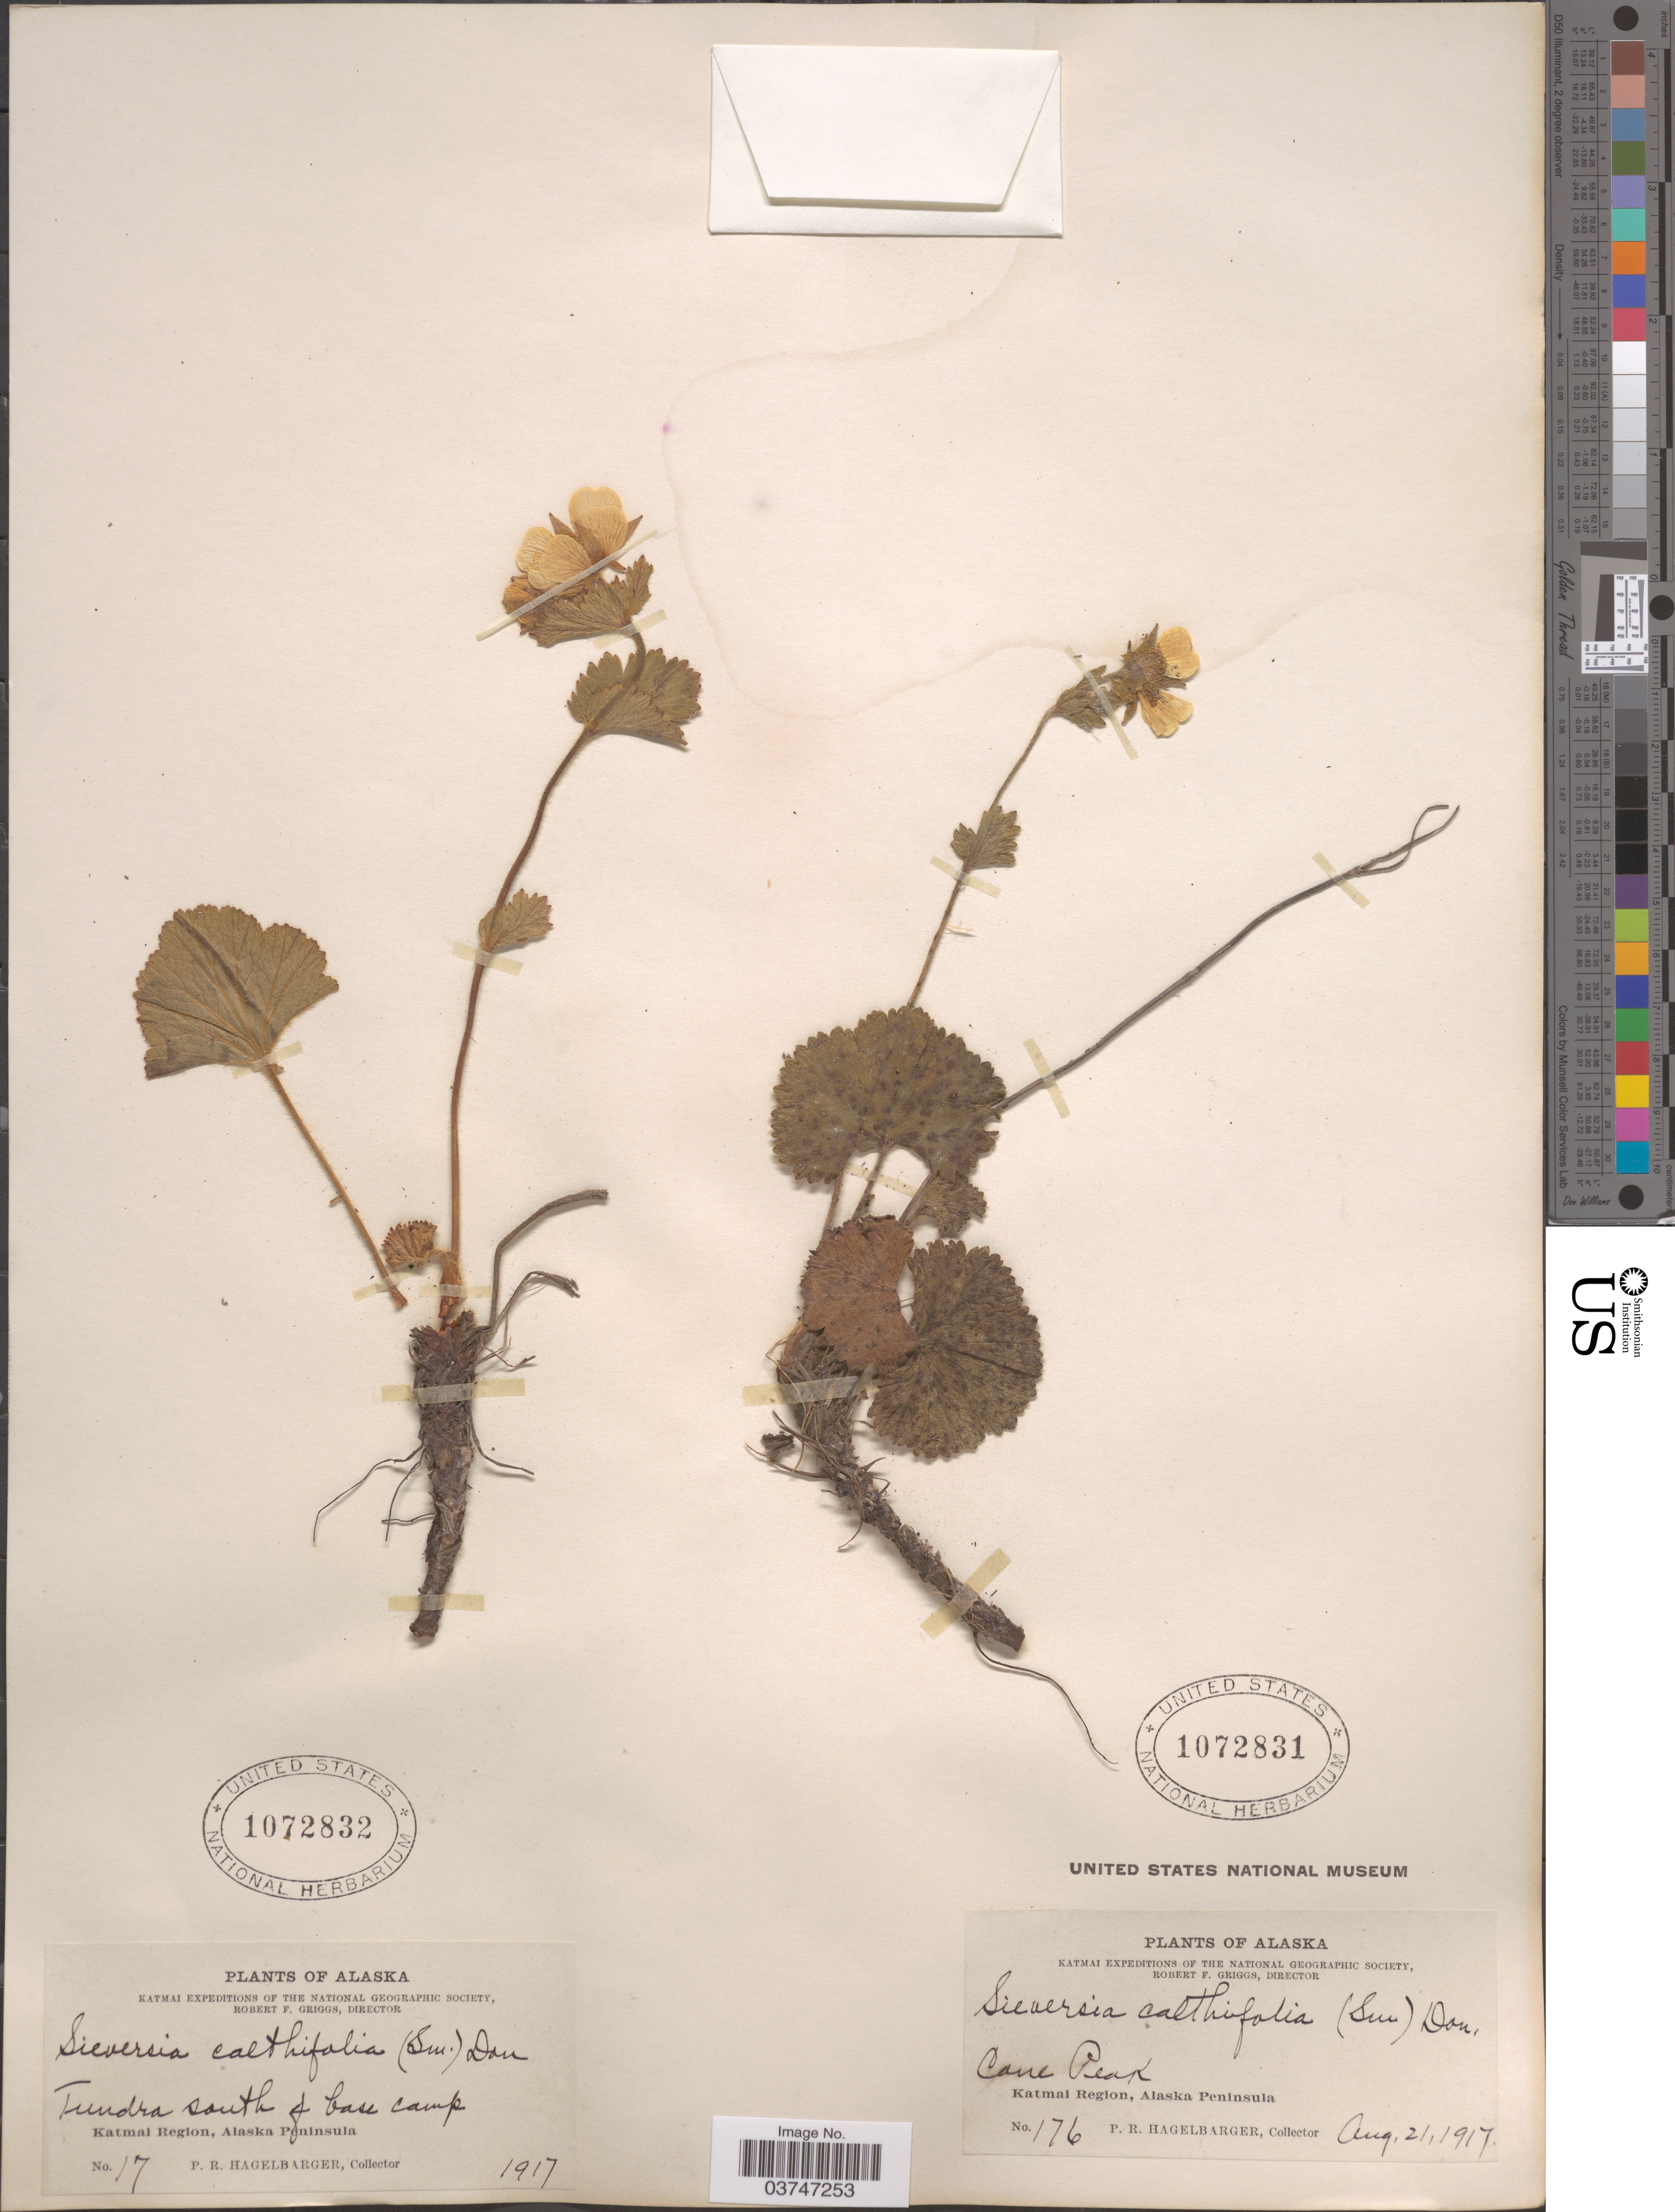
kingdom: Plantae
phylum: Tracheophyta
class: Magnoliopsida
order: Rosales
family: Rosaceae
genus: Geum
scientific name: Geum calthifolium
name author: Menzies ex Sm.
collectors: P. Hagelbarger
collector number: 17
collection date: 1917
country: United States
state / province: Alaska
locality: Tundra south of base camp. Katmai Region, Alaska Peninsula.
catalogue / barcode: US 1072832-2